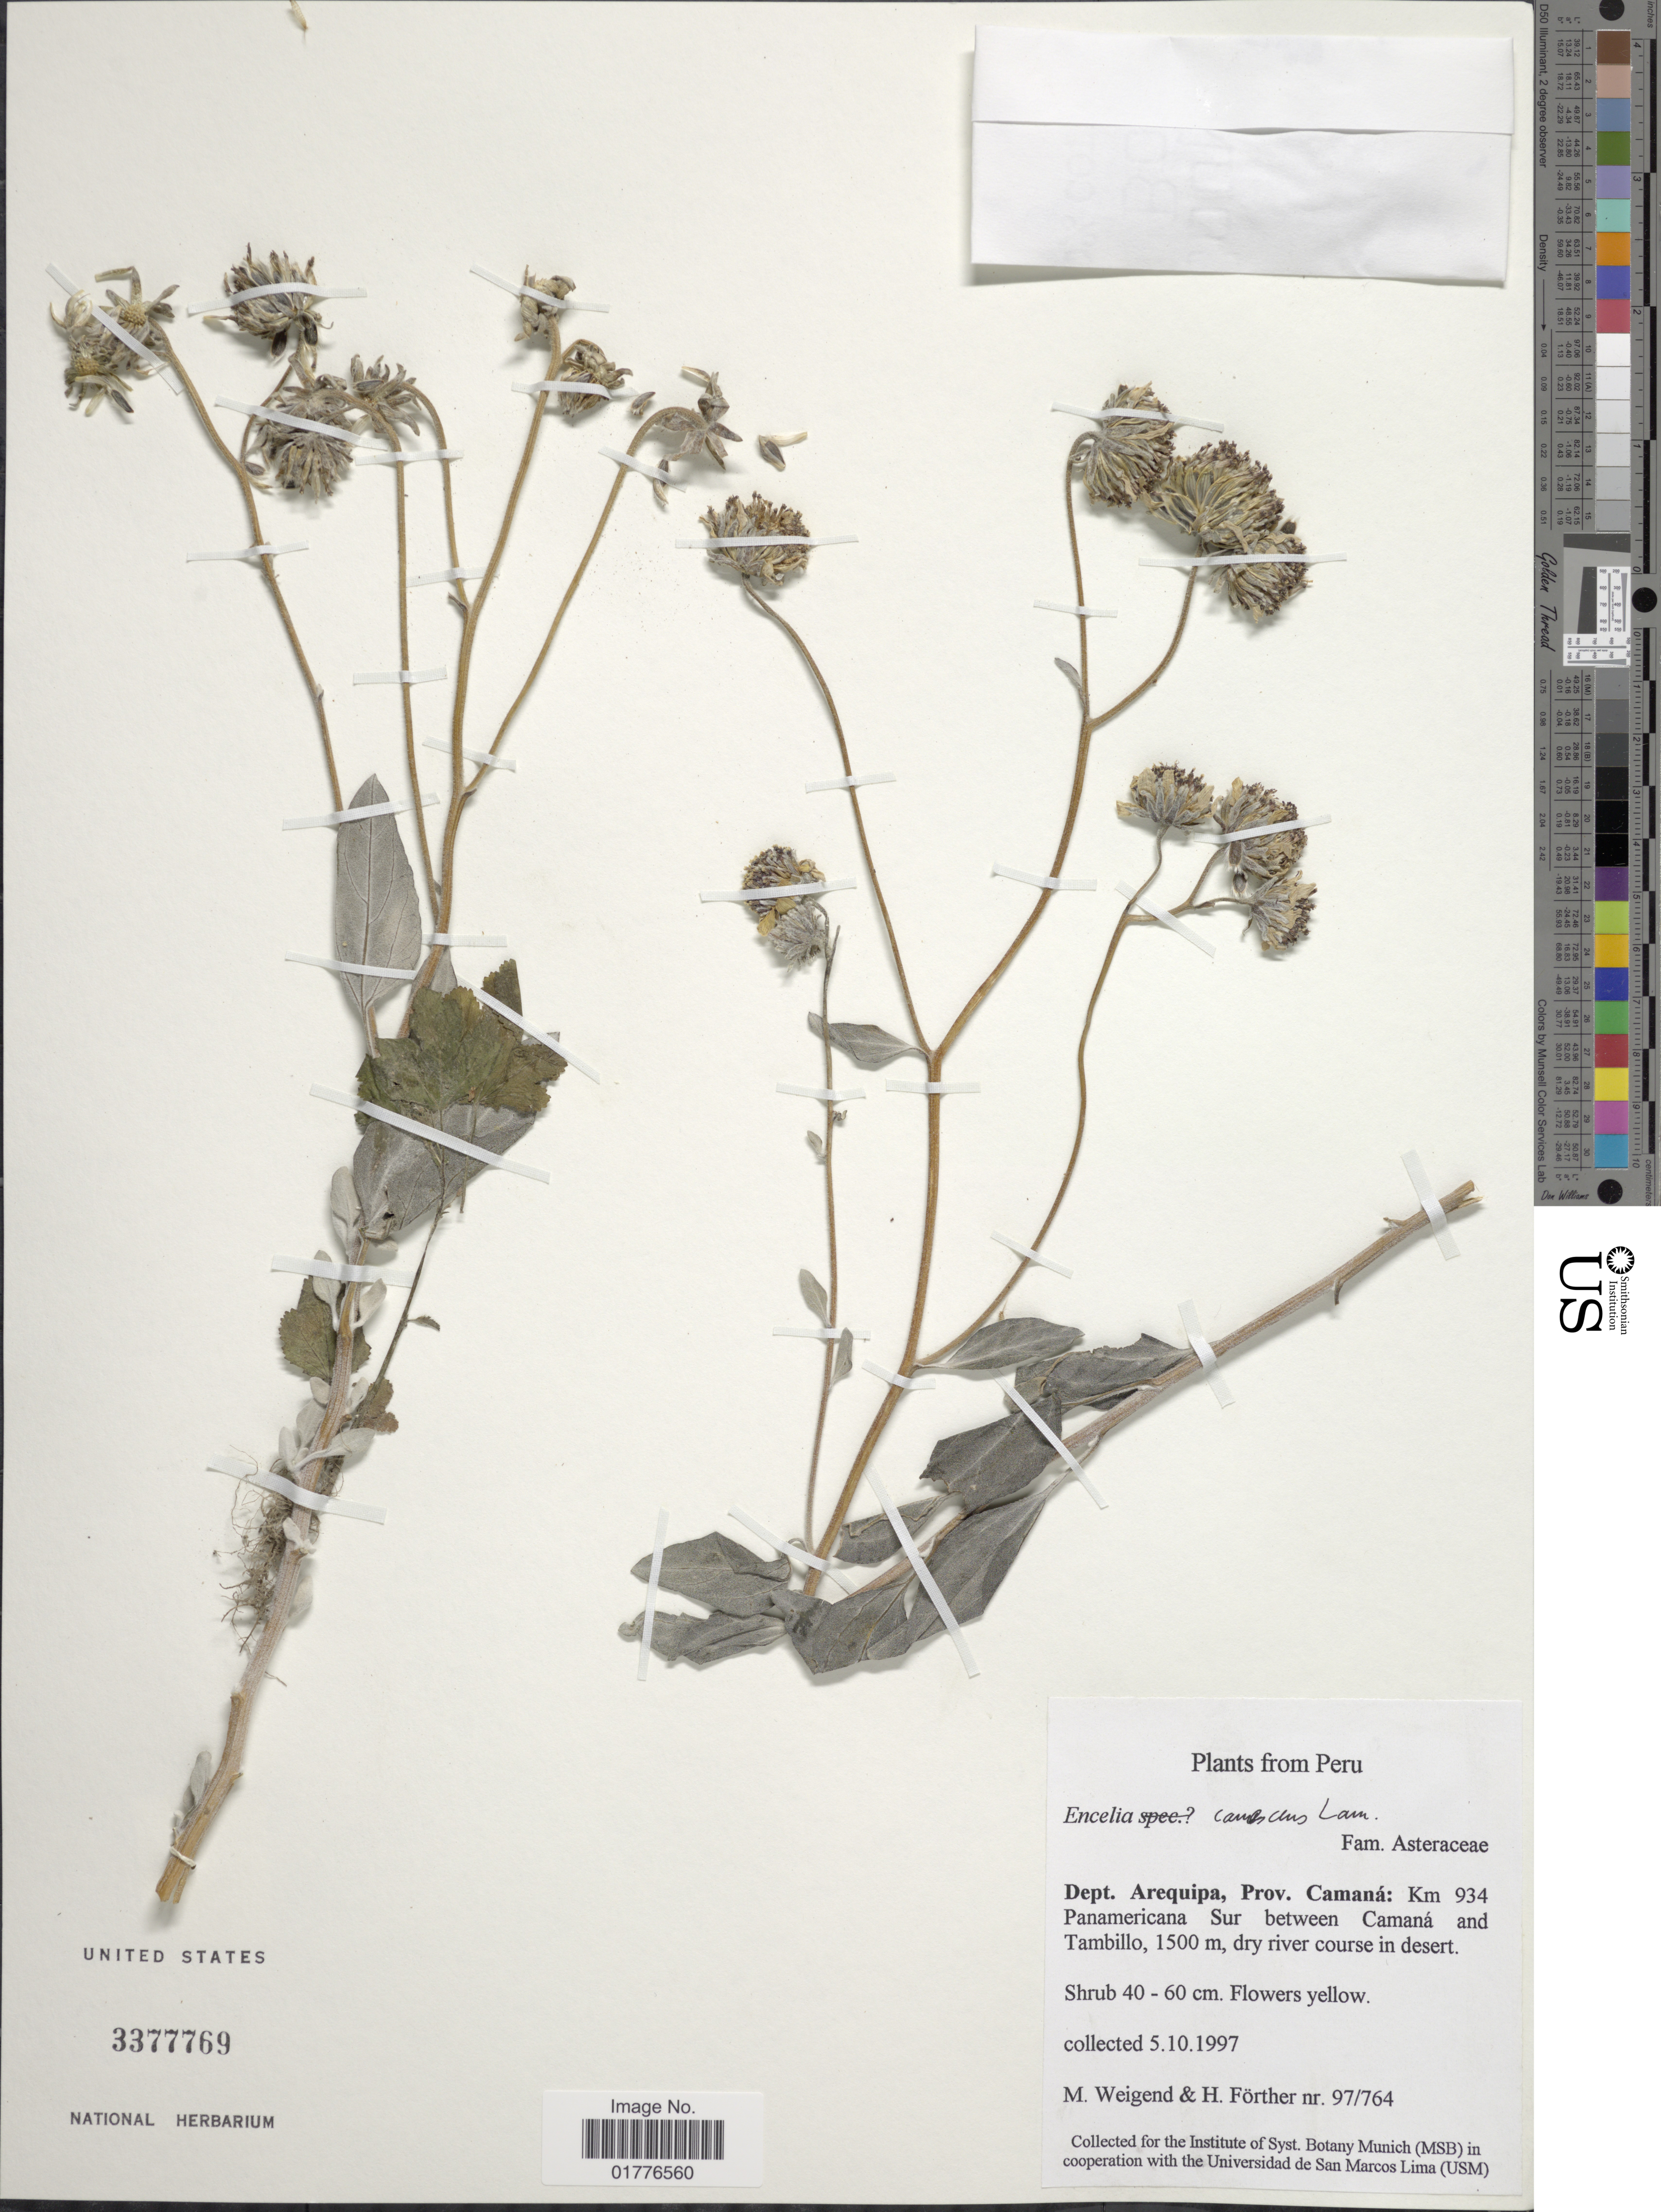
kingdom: Plantae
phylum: Tracheophyta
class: Magnoliopsida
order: Asterales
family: Asteraceae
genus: Encelia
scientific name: Encelia canescens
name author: Lam.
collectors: M. Weigend & H. Förther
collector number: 97/764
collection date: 1997-10-05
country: Peru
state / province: Arequipa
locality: Prov. Camaná: Km 934 Panamericana Sur between Camaná and Tambillo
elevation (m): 1500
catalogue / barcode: US 3377769